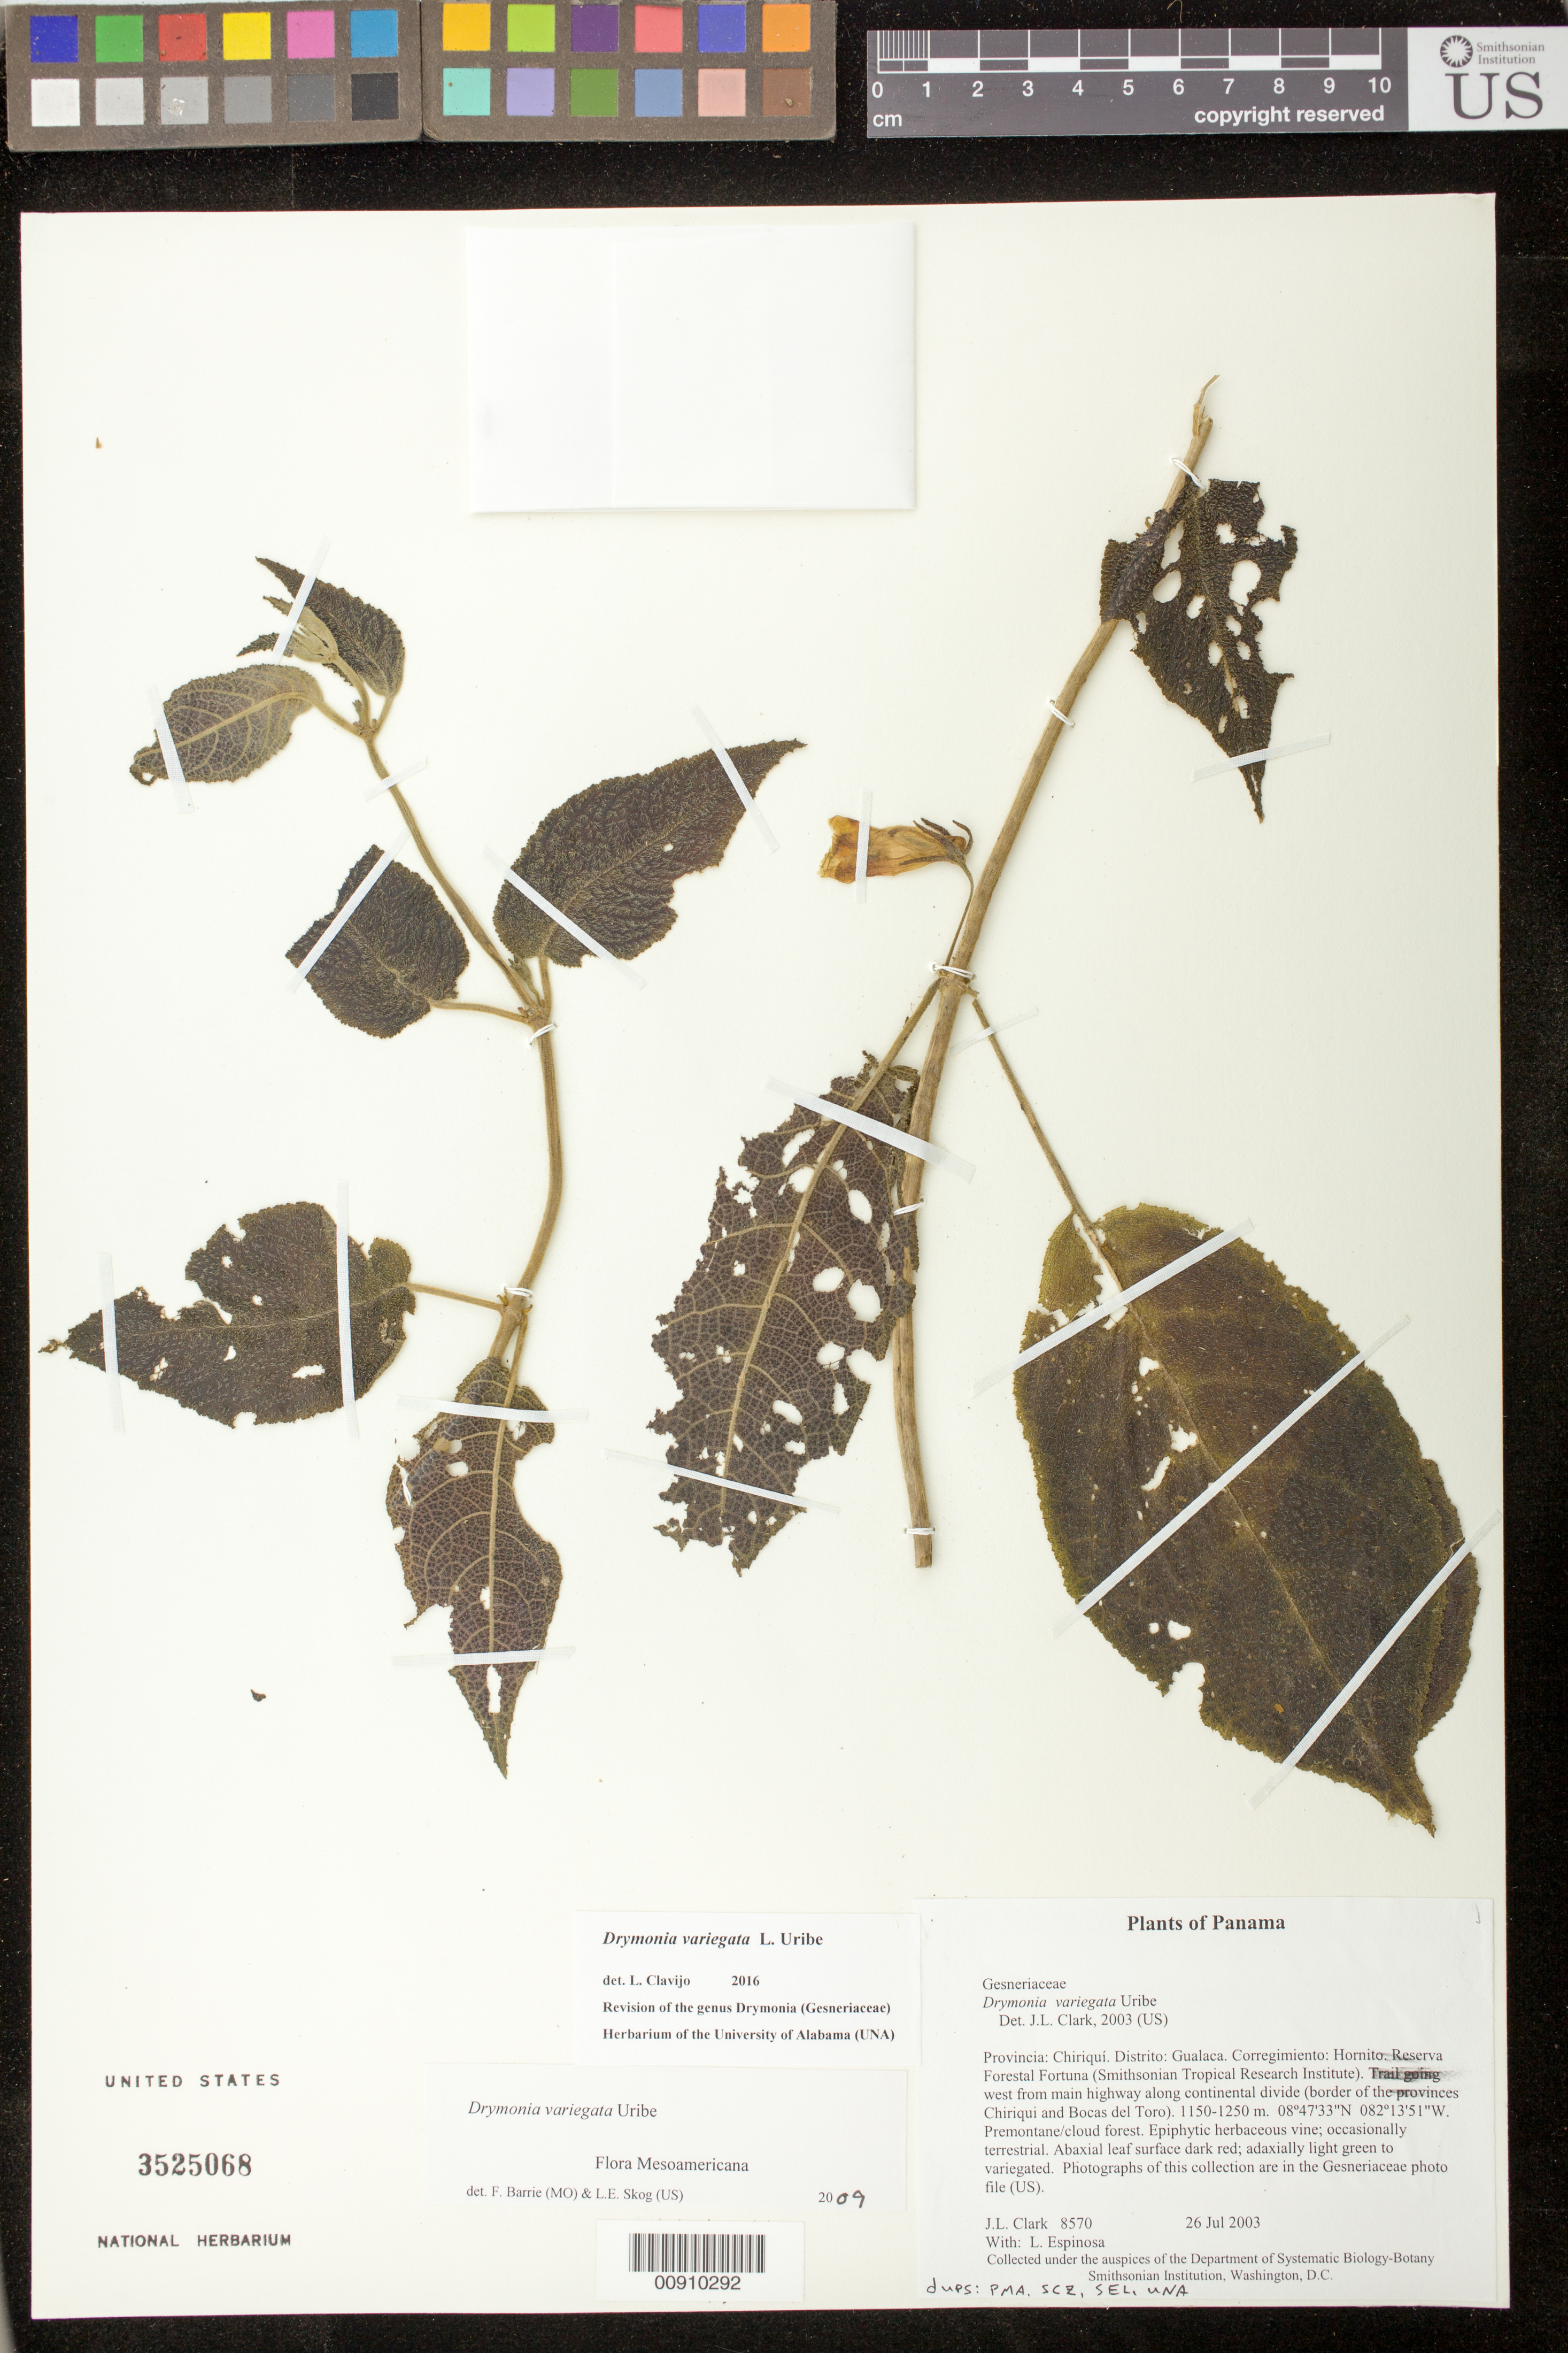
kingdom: Plantae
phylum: Tracheophyta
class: Magnoliopsida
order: Lamiales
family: Gesneriaceae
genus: Drymonia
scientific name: Drymonia variegata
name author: L. Uribe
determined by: Clark, J. L., (SEL), The Marie Selby Botanical Garden (UNITED STATES)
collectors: J. L. Clark & L. Espinosa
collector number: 8570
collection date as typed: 26 Jul 2003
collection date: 2003-07-26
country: Panama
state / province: Chiriquí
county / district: Gualaca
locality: Gualaca. Corregimiento: Hornito. Reserva Forestal Fortuna (Smithsonian Tropical Research Institute). Trail going west from main highway along continental divide (border of the provinces Chiriqui and Bocas del Toro).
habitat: Premontane/cloud forest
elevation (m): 1150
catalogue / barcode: US 3525068